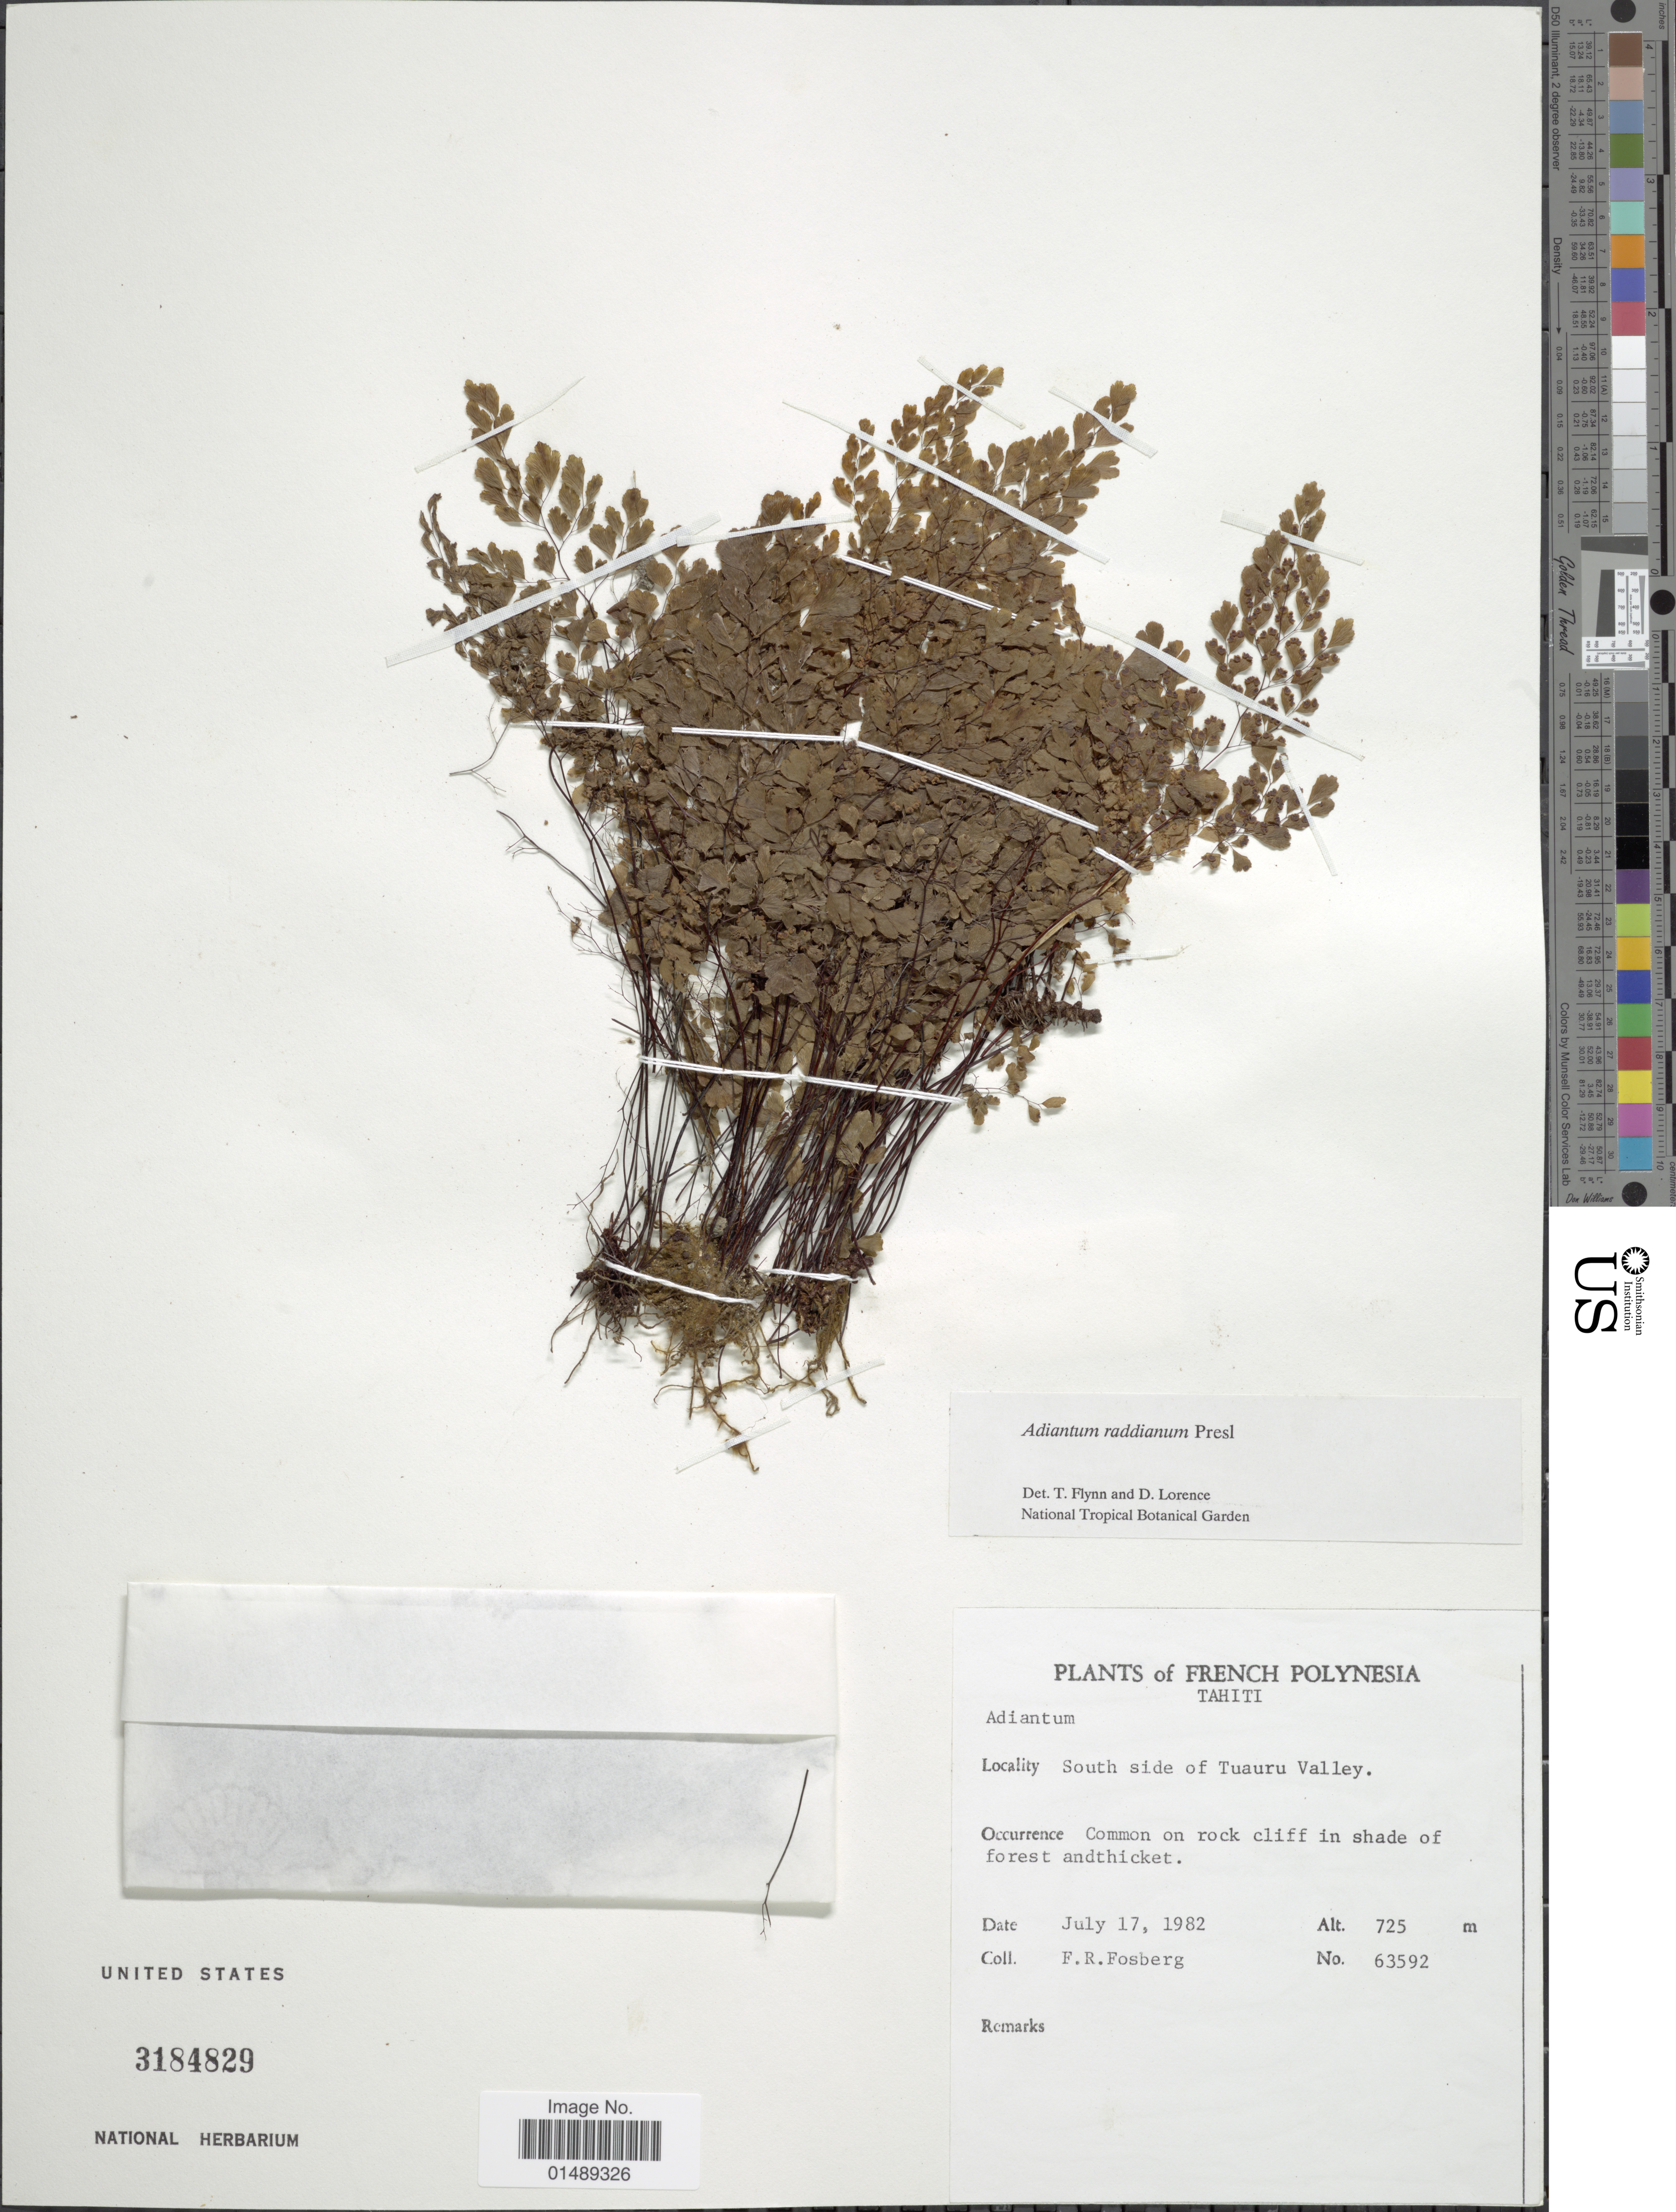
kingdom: Plantae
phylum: Tracheophyta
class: Polypodiopsida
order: Polypodiales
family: Pteridaceae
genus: Adiantum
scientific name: Adiantum raddianum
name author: C. Presl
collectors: F. R. Fosberg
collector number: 63592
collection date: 1982-07-17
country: French Polynesia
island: Tahiti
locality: French Polynesia, Tahiti, South side of Tuauru Valley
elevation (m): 725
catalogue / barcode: US 3184826